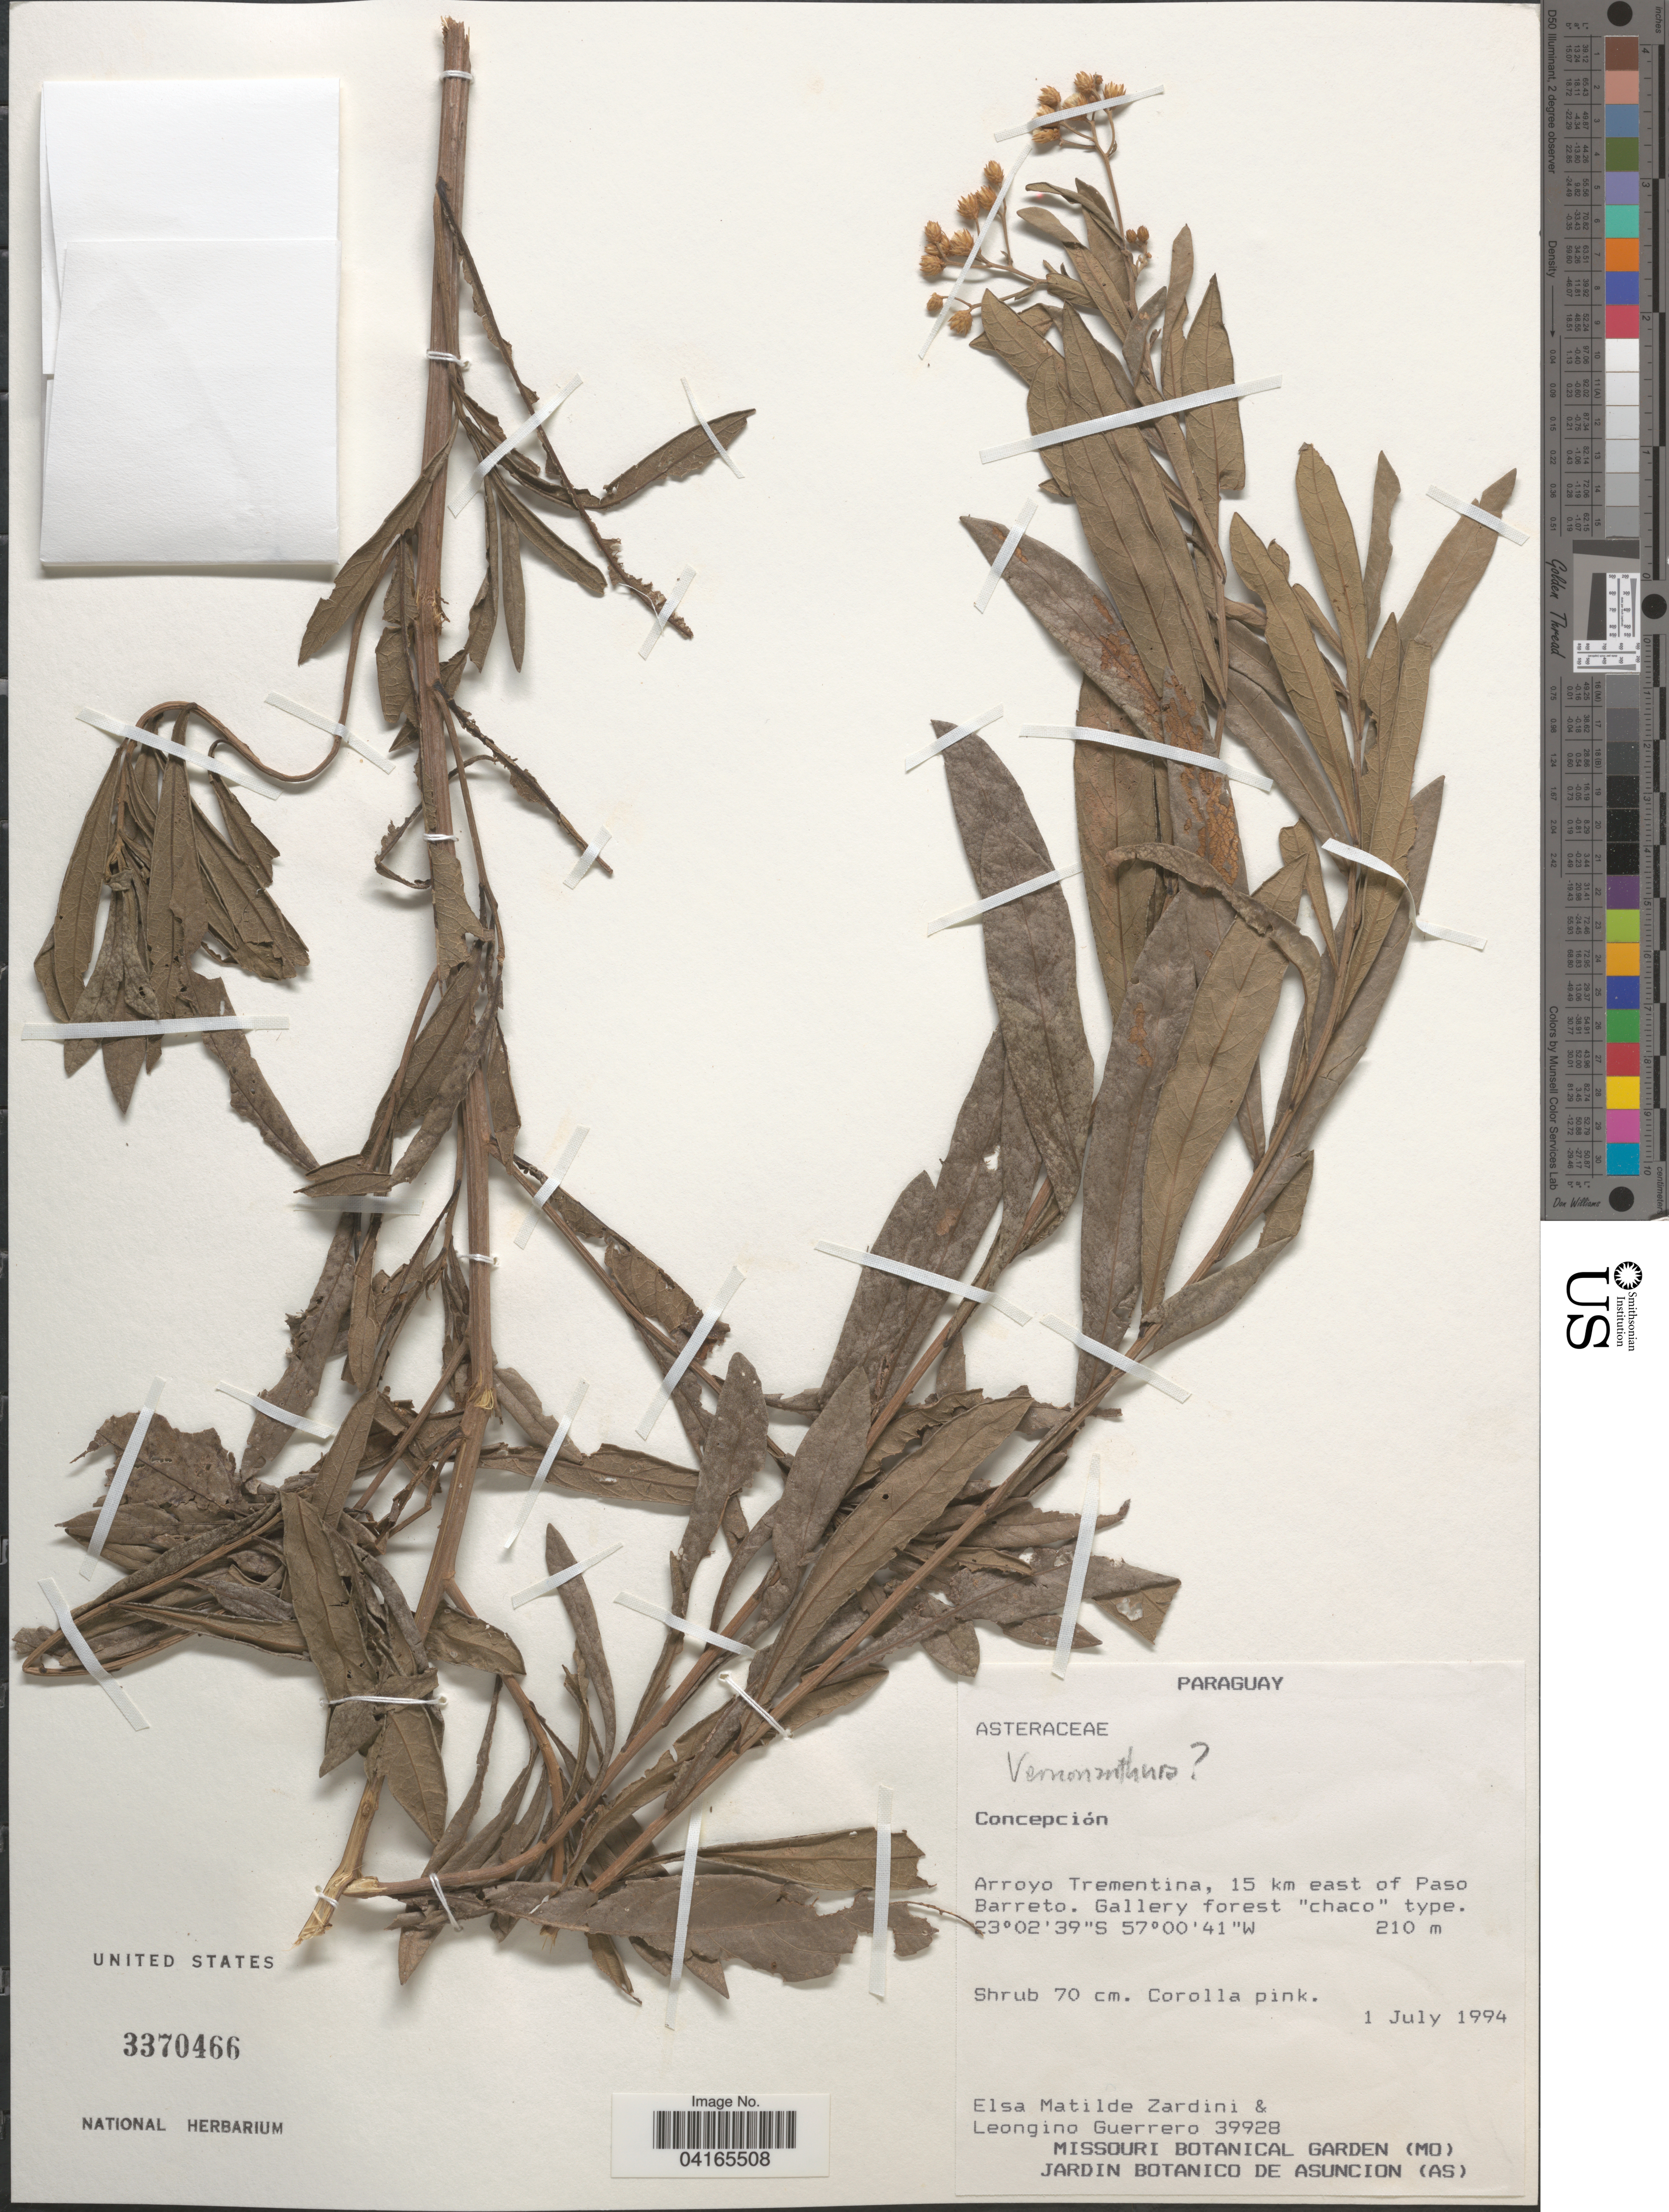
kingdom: Plantae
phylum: Tracheophyta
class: Magnoliopsida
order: Asterales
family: Asteraceae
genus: Vernonanthura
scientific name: Vernonanthura sp.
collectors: E. M. Zardini & L. Guerrero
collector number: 39928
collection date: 1994-07-01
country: Paraguay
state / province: Concepcion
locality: Arroyo Trementina, 15 km east of Paso Barreto. Gallery forest "chaco"type.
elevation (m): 210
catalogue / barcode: US 3370466